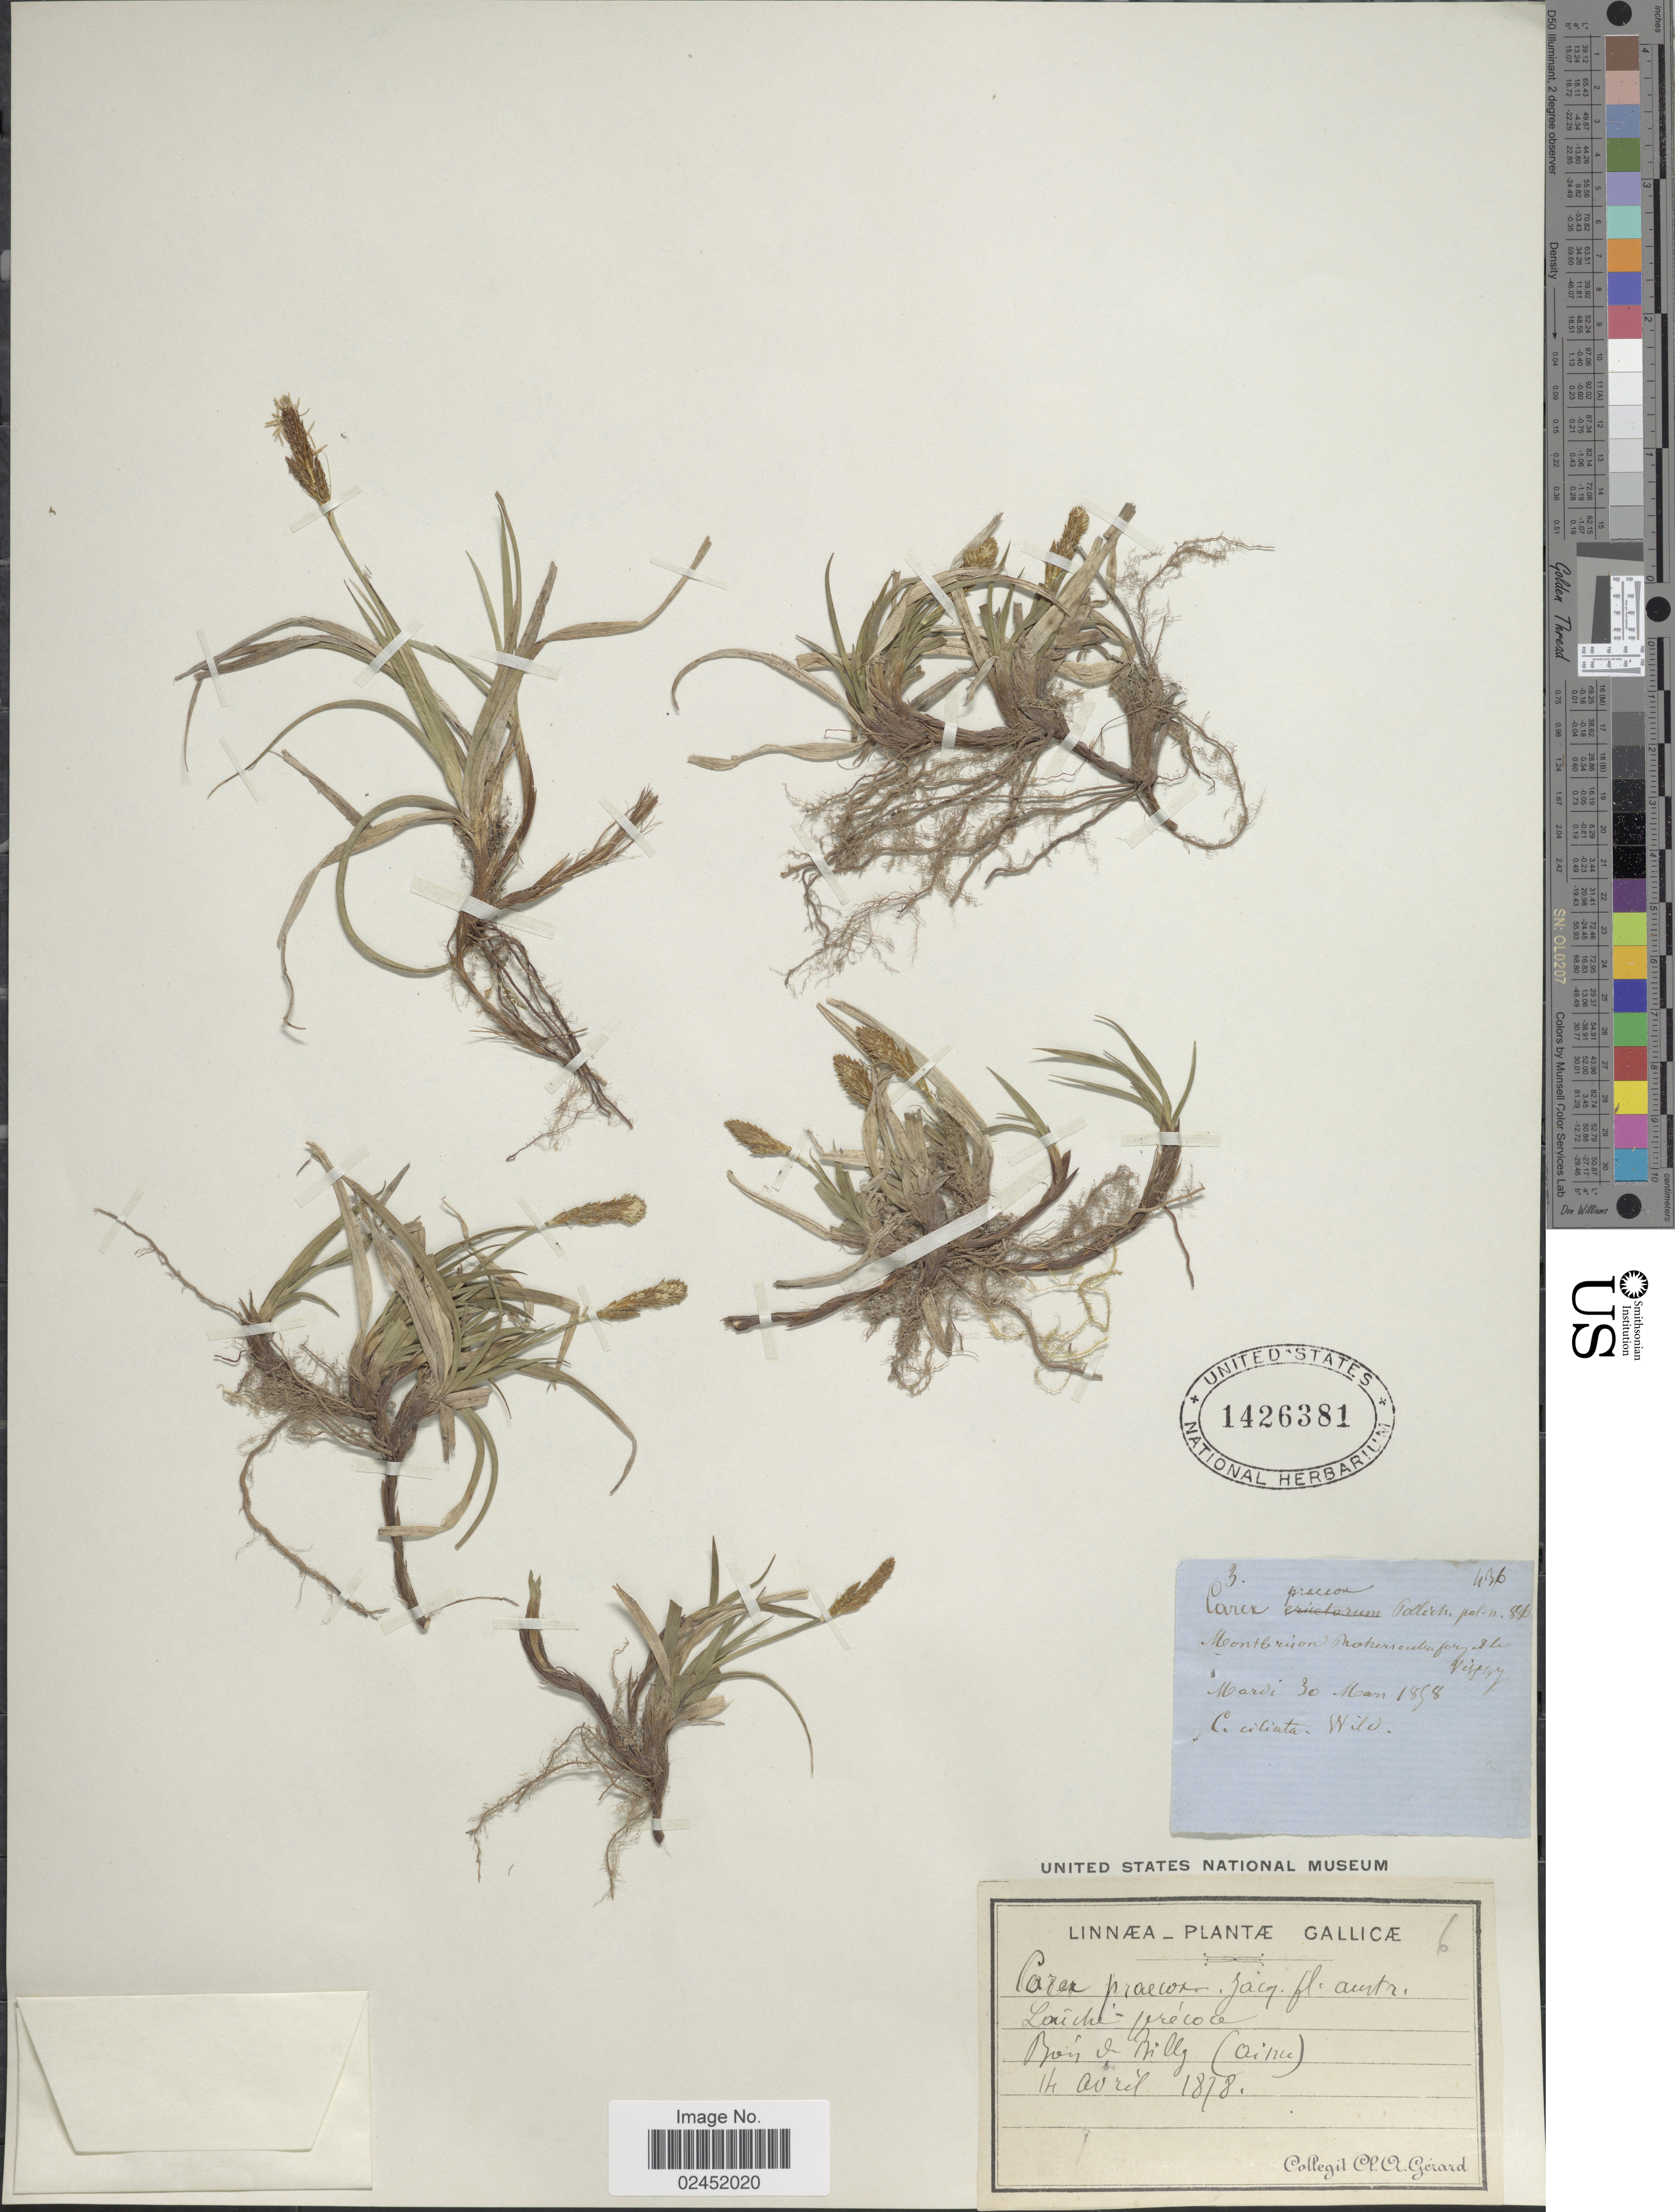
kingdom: Plantae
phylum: Tracheophyta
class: Liliopsida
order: Poales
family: Cyperaceae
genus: Carex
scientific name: Carex praecox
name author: Schreb.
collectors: C. Gerard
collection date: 1878-04-14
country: France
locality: Galliæ, Laiche-précoce, Bois de Riley (Ainu) [interpreted]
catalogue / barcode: US 1426381